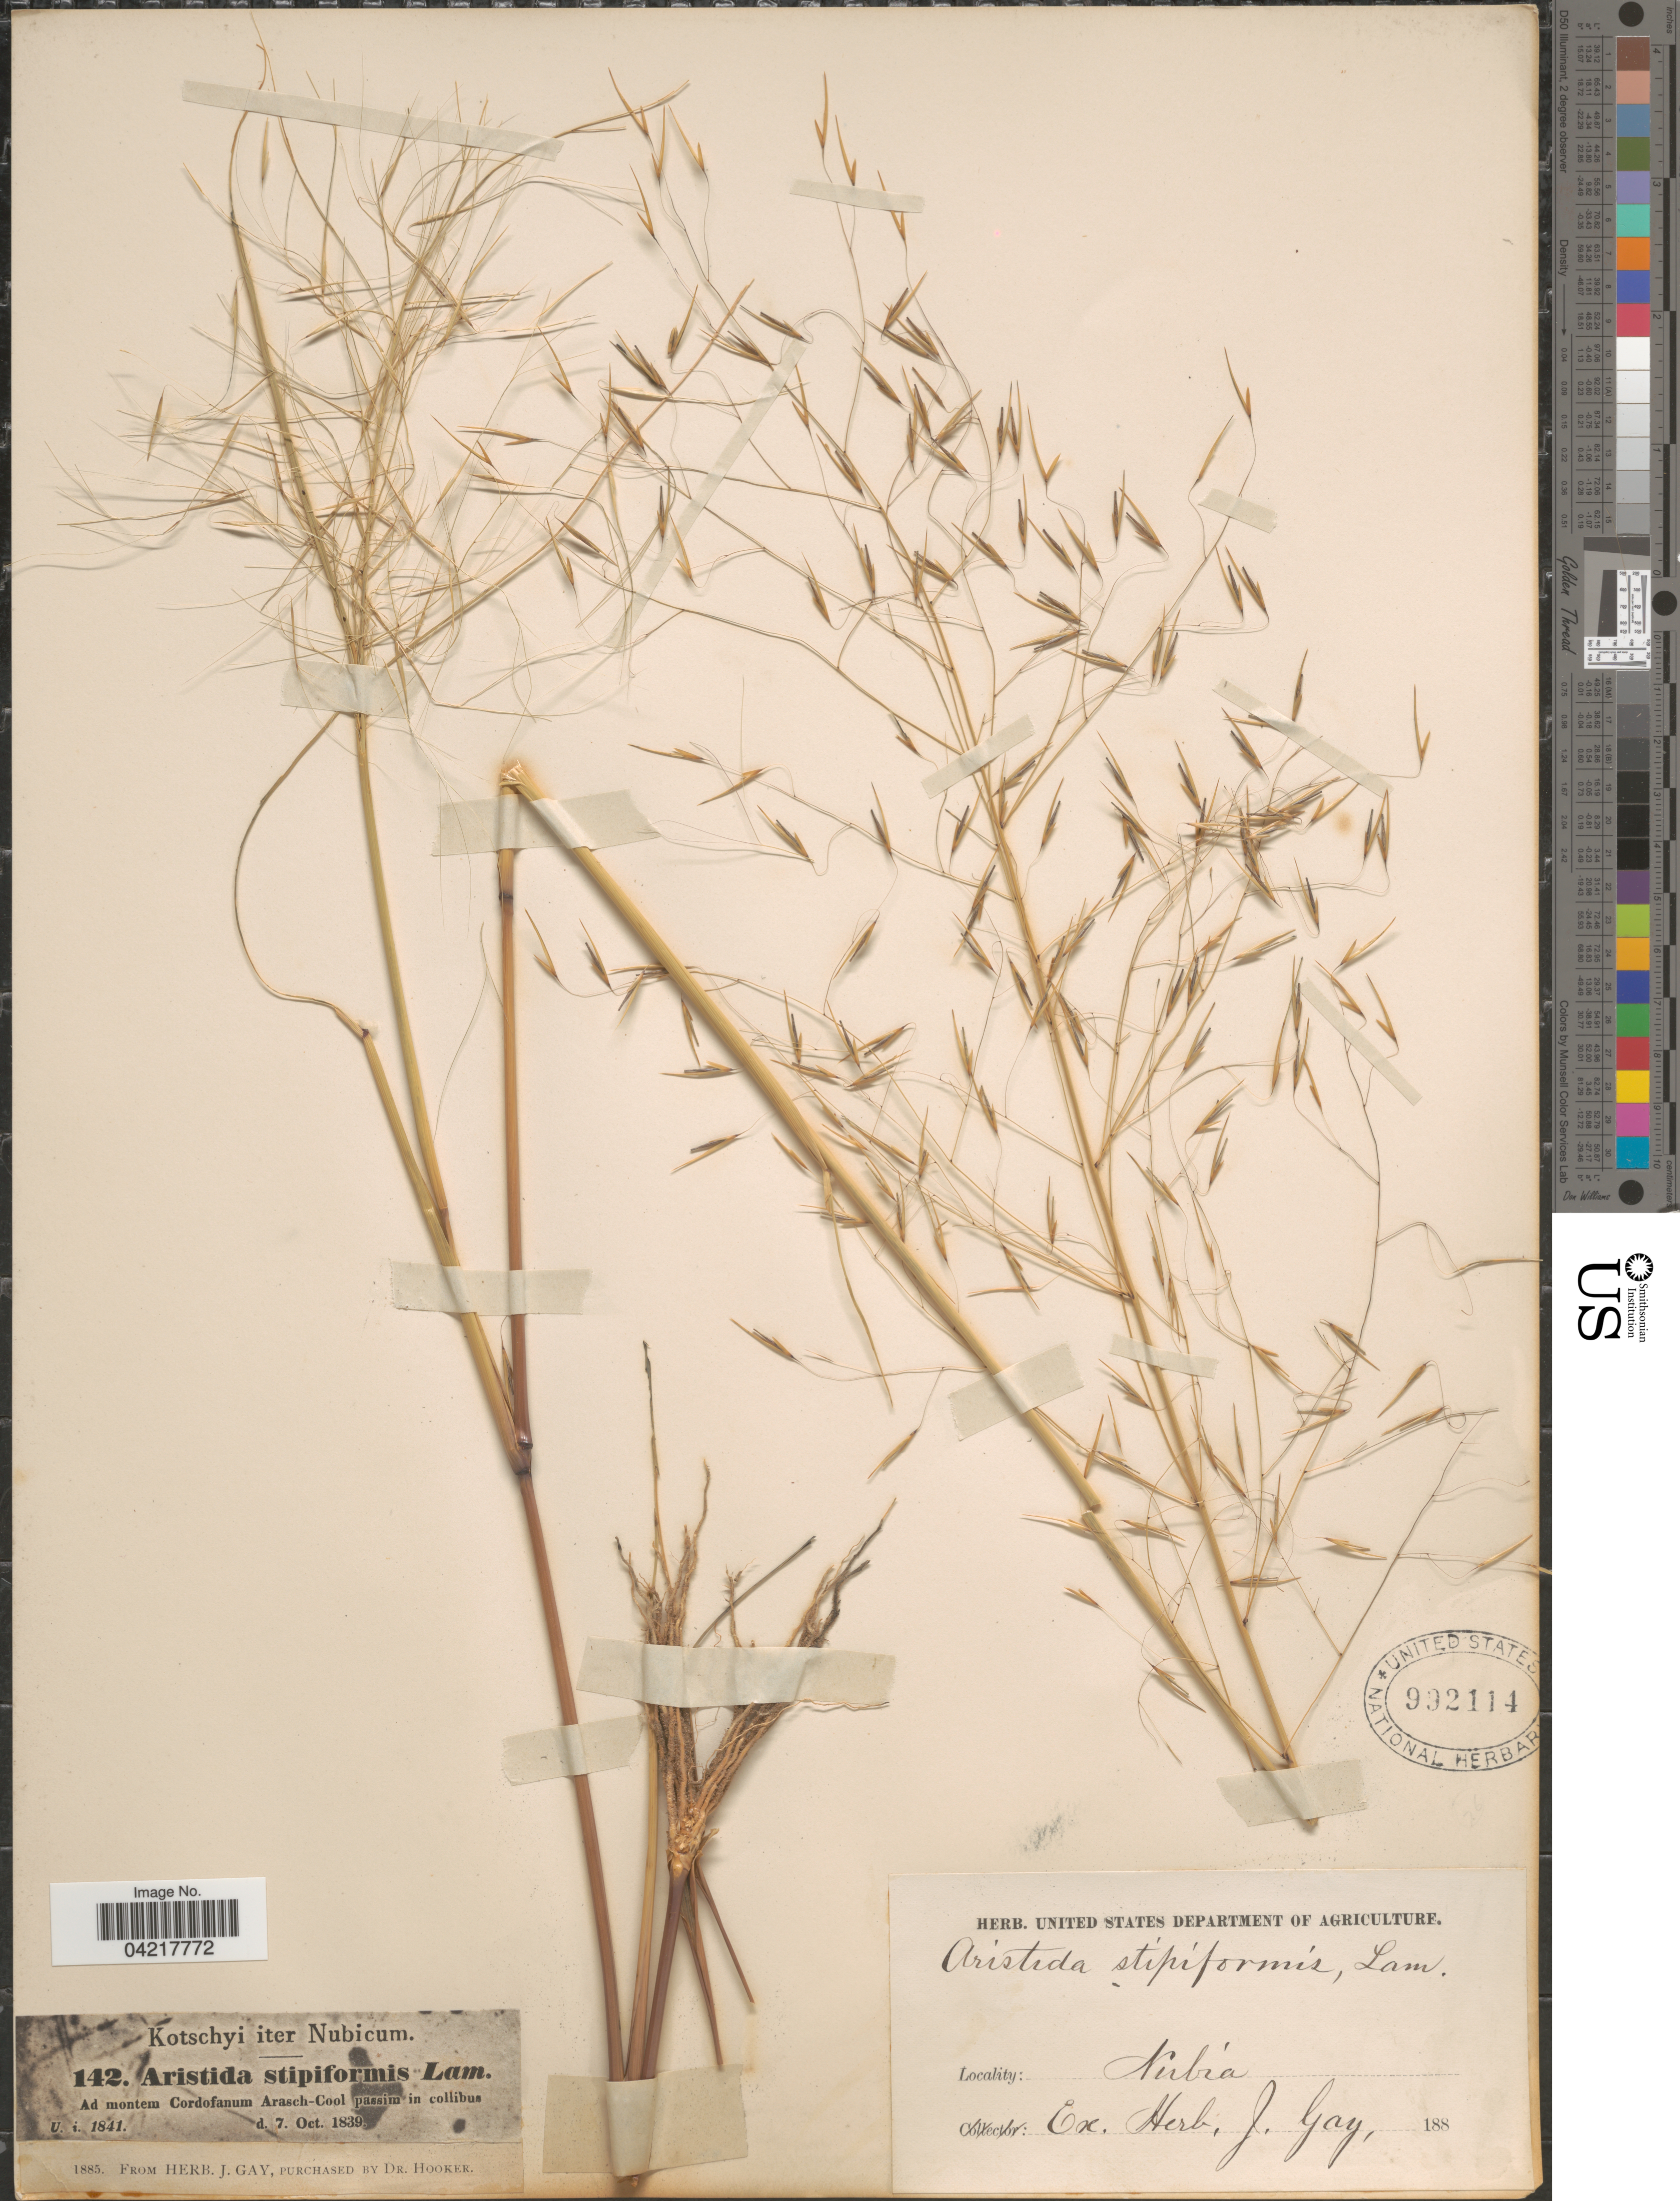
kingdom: Plantae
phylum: Tracheophyta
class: Liliopsida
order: Poales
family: Poaceae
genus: Aristida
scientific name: Aristida stipoides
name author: R. Br.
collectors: -. Kotschyi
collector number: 142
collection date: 1839-10-07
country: Sudan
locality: Iter Nubicum. Ad montem Cordofanum Arasch-Cool passim in collibus. Nubia.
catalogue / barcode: US 992114